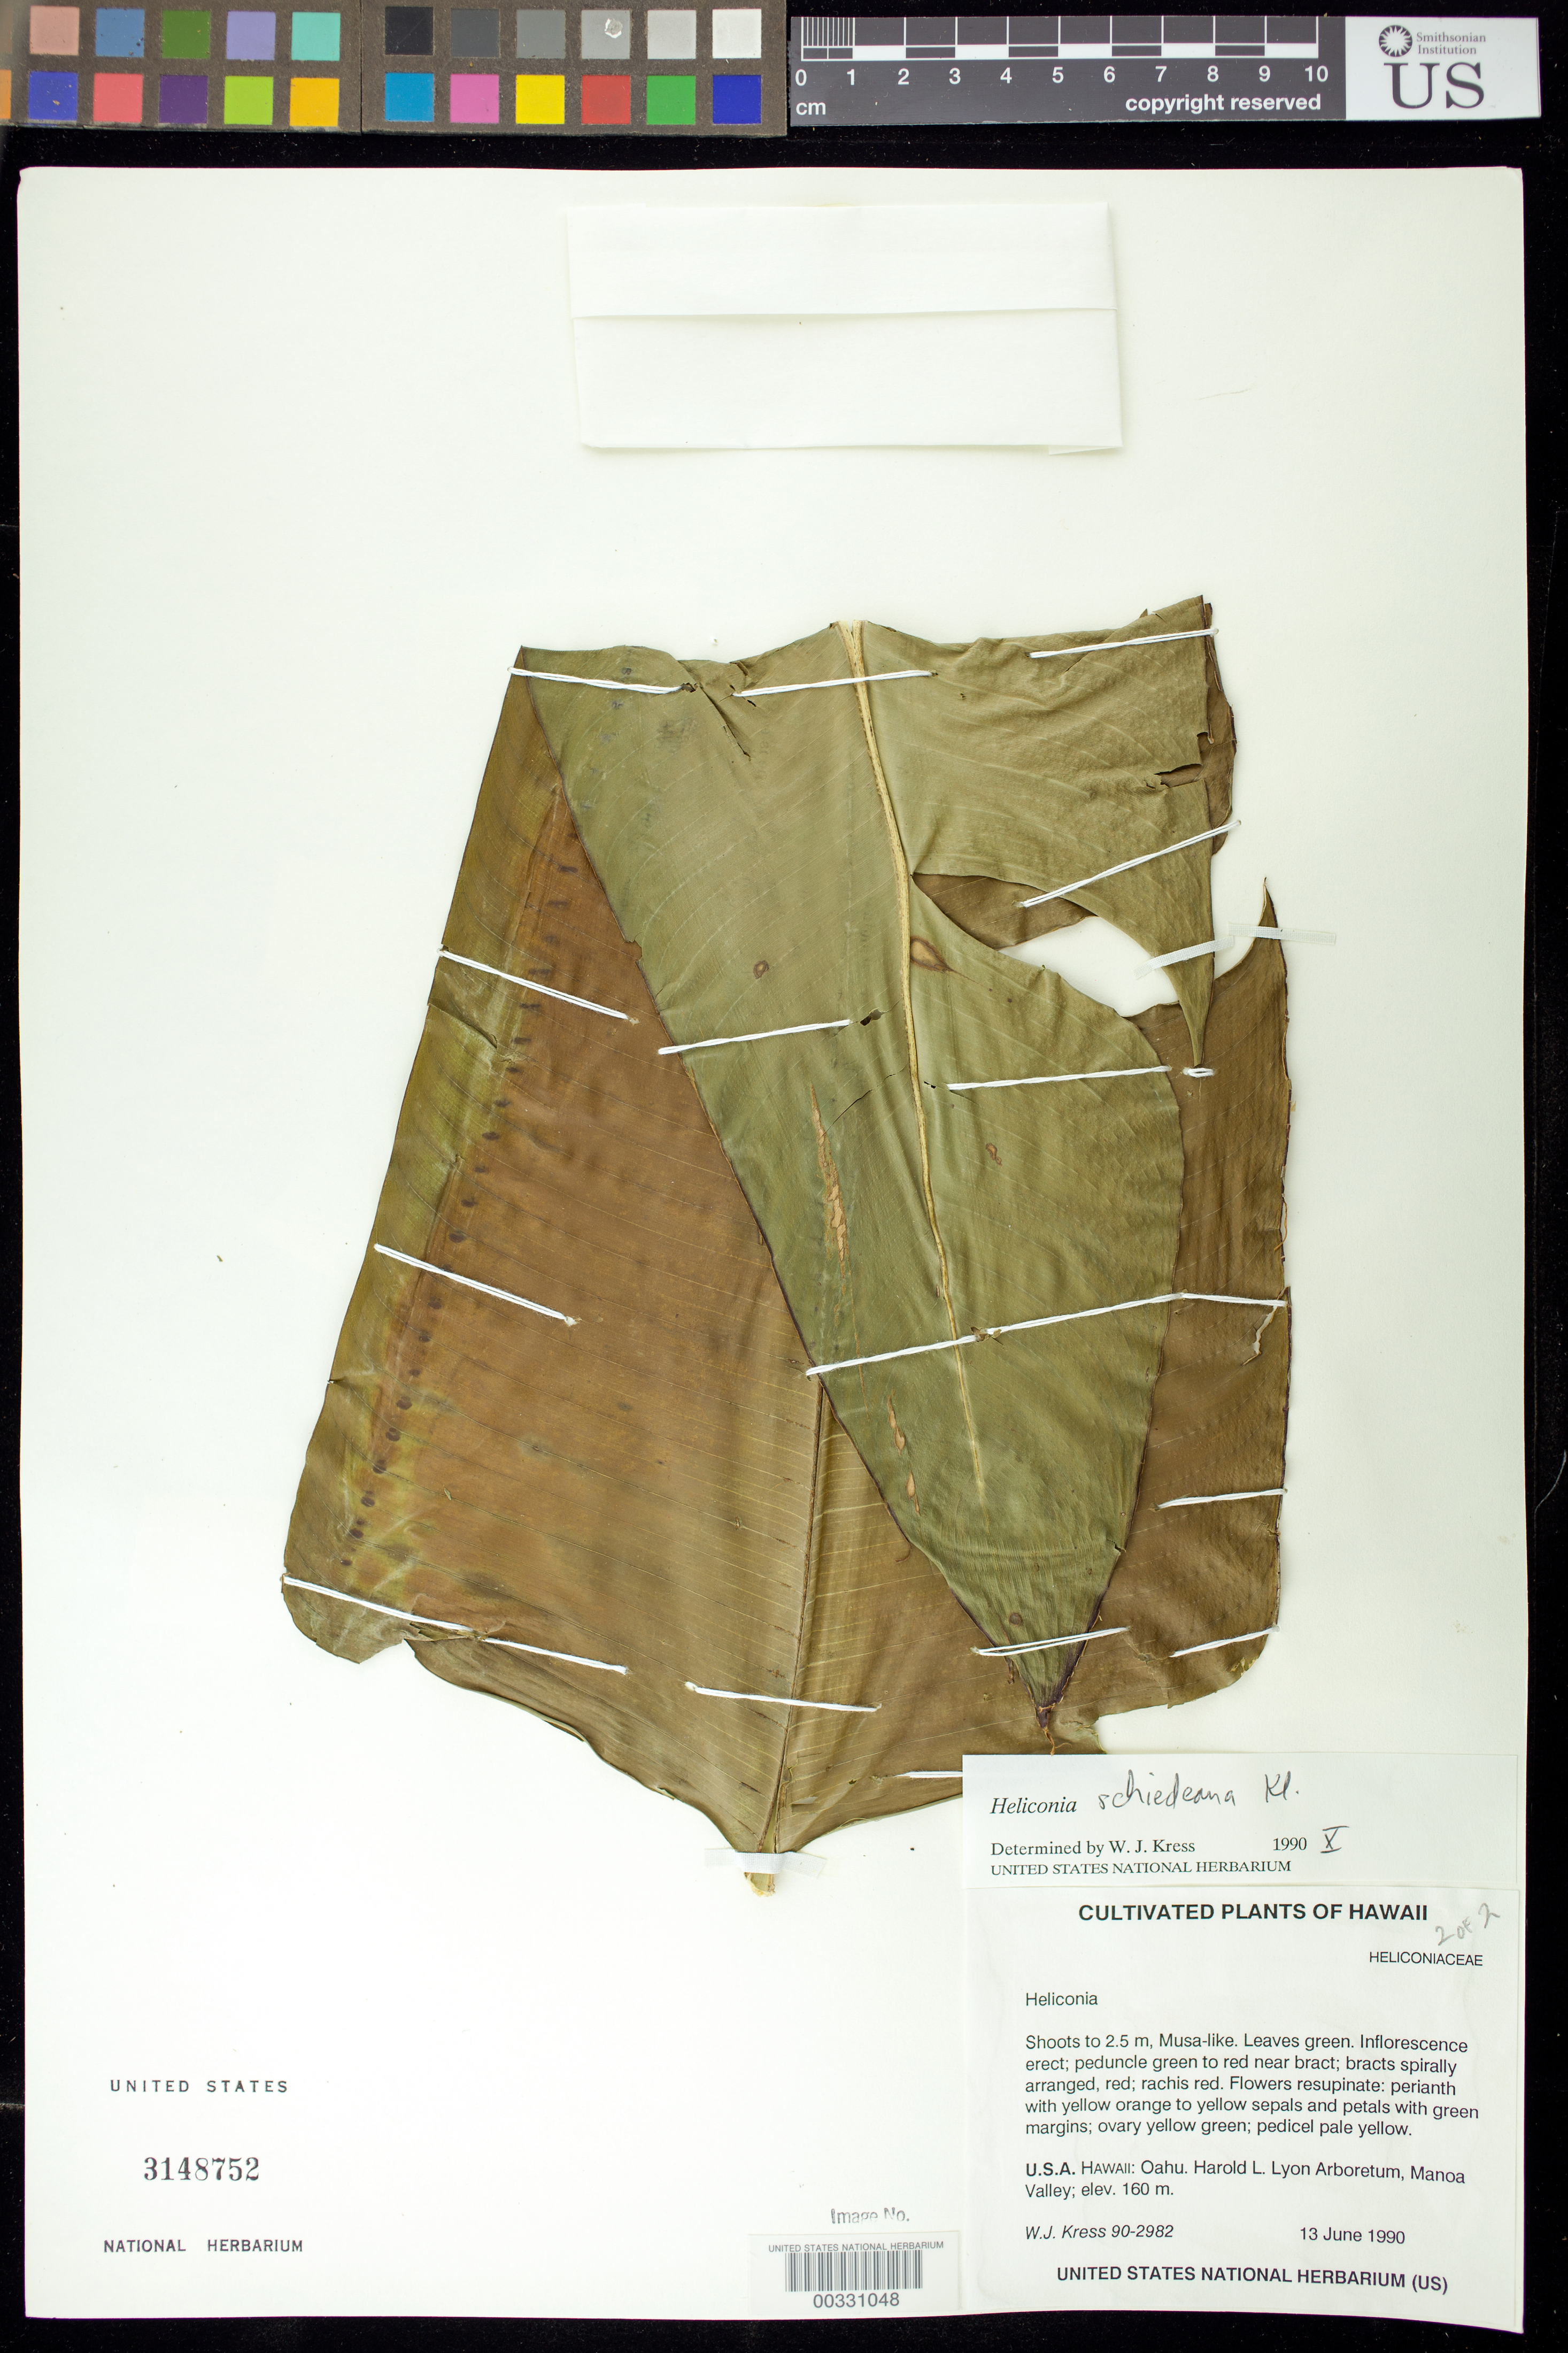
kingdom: Plantae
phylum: Tracheophyta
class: Liliopsida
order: Zingiberales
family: Heliconiaceae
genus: Heliconia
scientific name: Heliconia schiedeana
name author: Klotzsch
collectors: W. J. Kress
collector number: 90-2982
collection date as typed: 13 Jun 1990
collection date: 1990-06-13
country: United States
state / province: Hawaii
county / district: Honolulu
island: Oahu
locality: Lyon Arboretum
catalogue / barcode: US 3148752